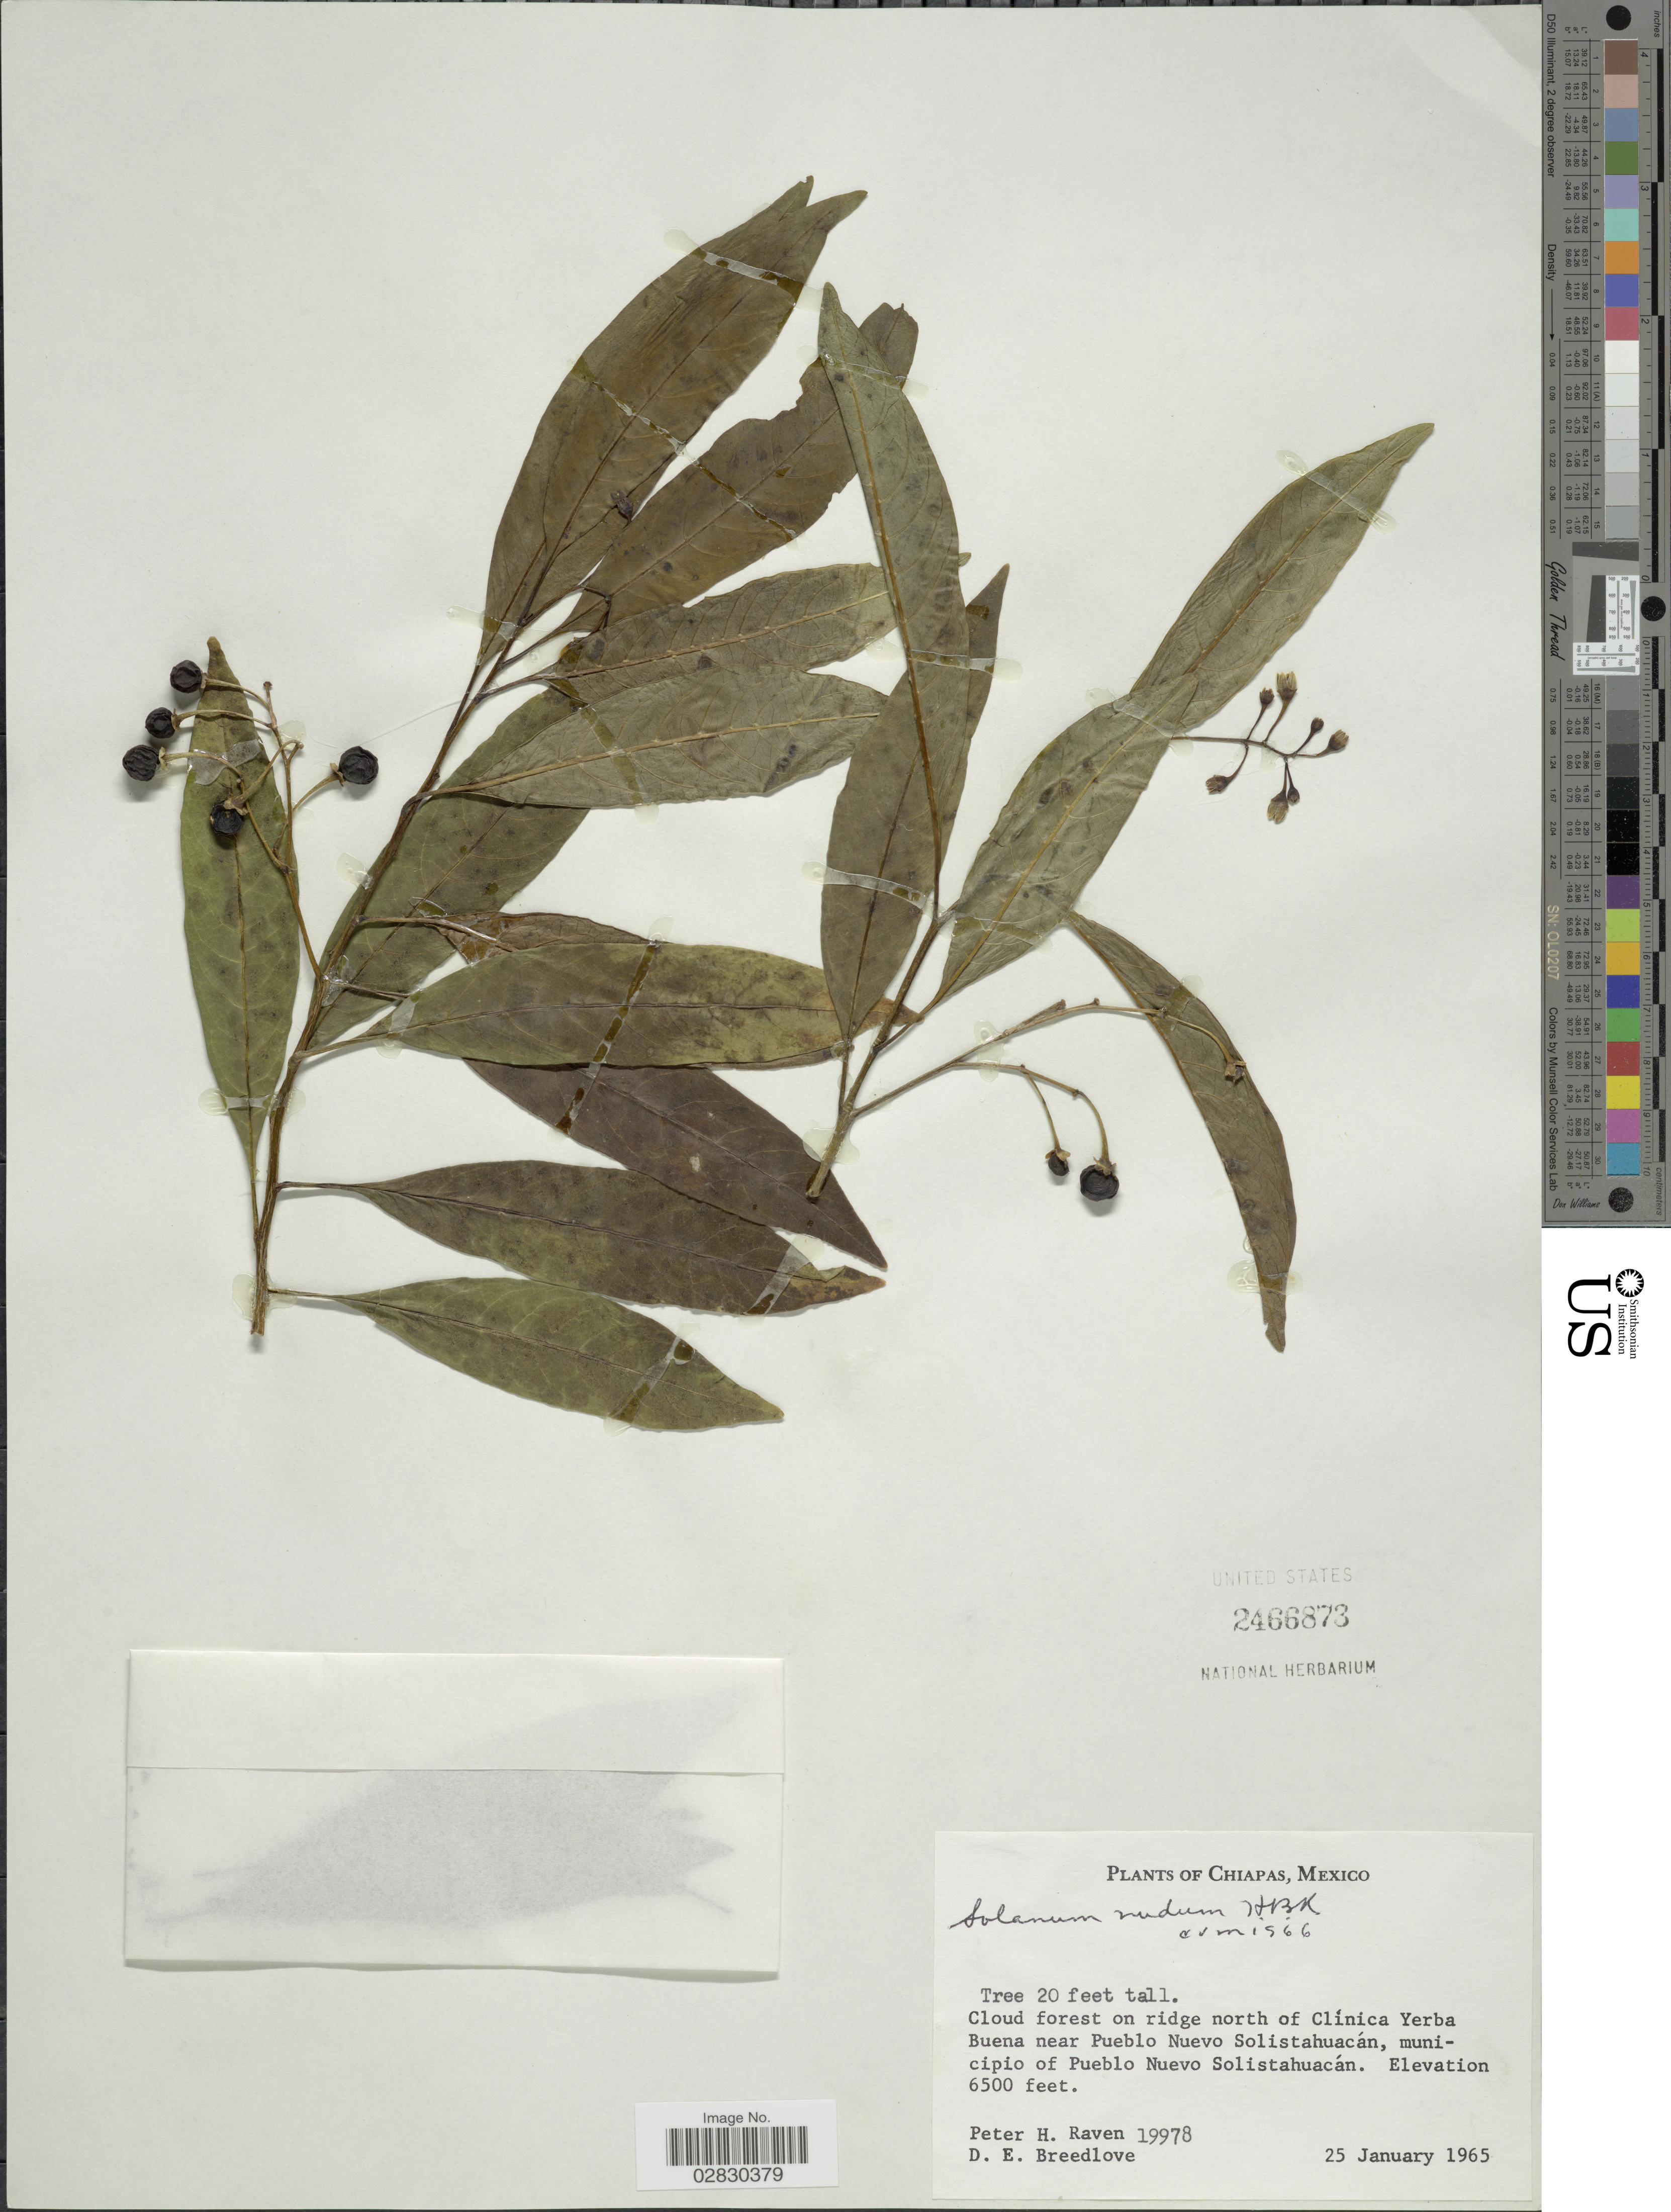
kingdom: Plantae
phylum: Tracheophyta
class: Magnoliopsida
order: Solanales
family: Solanaceae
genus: Solanum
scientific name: Solanum nudum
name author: Humb. & Bonpl. ex Dunal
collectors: P. Raven & D. E. Breedlove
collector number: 19978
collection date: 1965-01-25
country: Mexico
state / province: Chiapas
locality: Cloud forest on ridge north of Clinica Yerba Buena near Pueblo Nuevo Solistahuacán, municipio of Pueblo Nuevo Solistahuacán.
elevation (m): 1981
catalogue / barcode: US 2466873